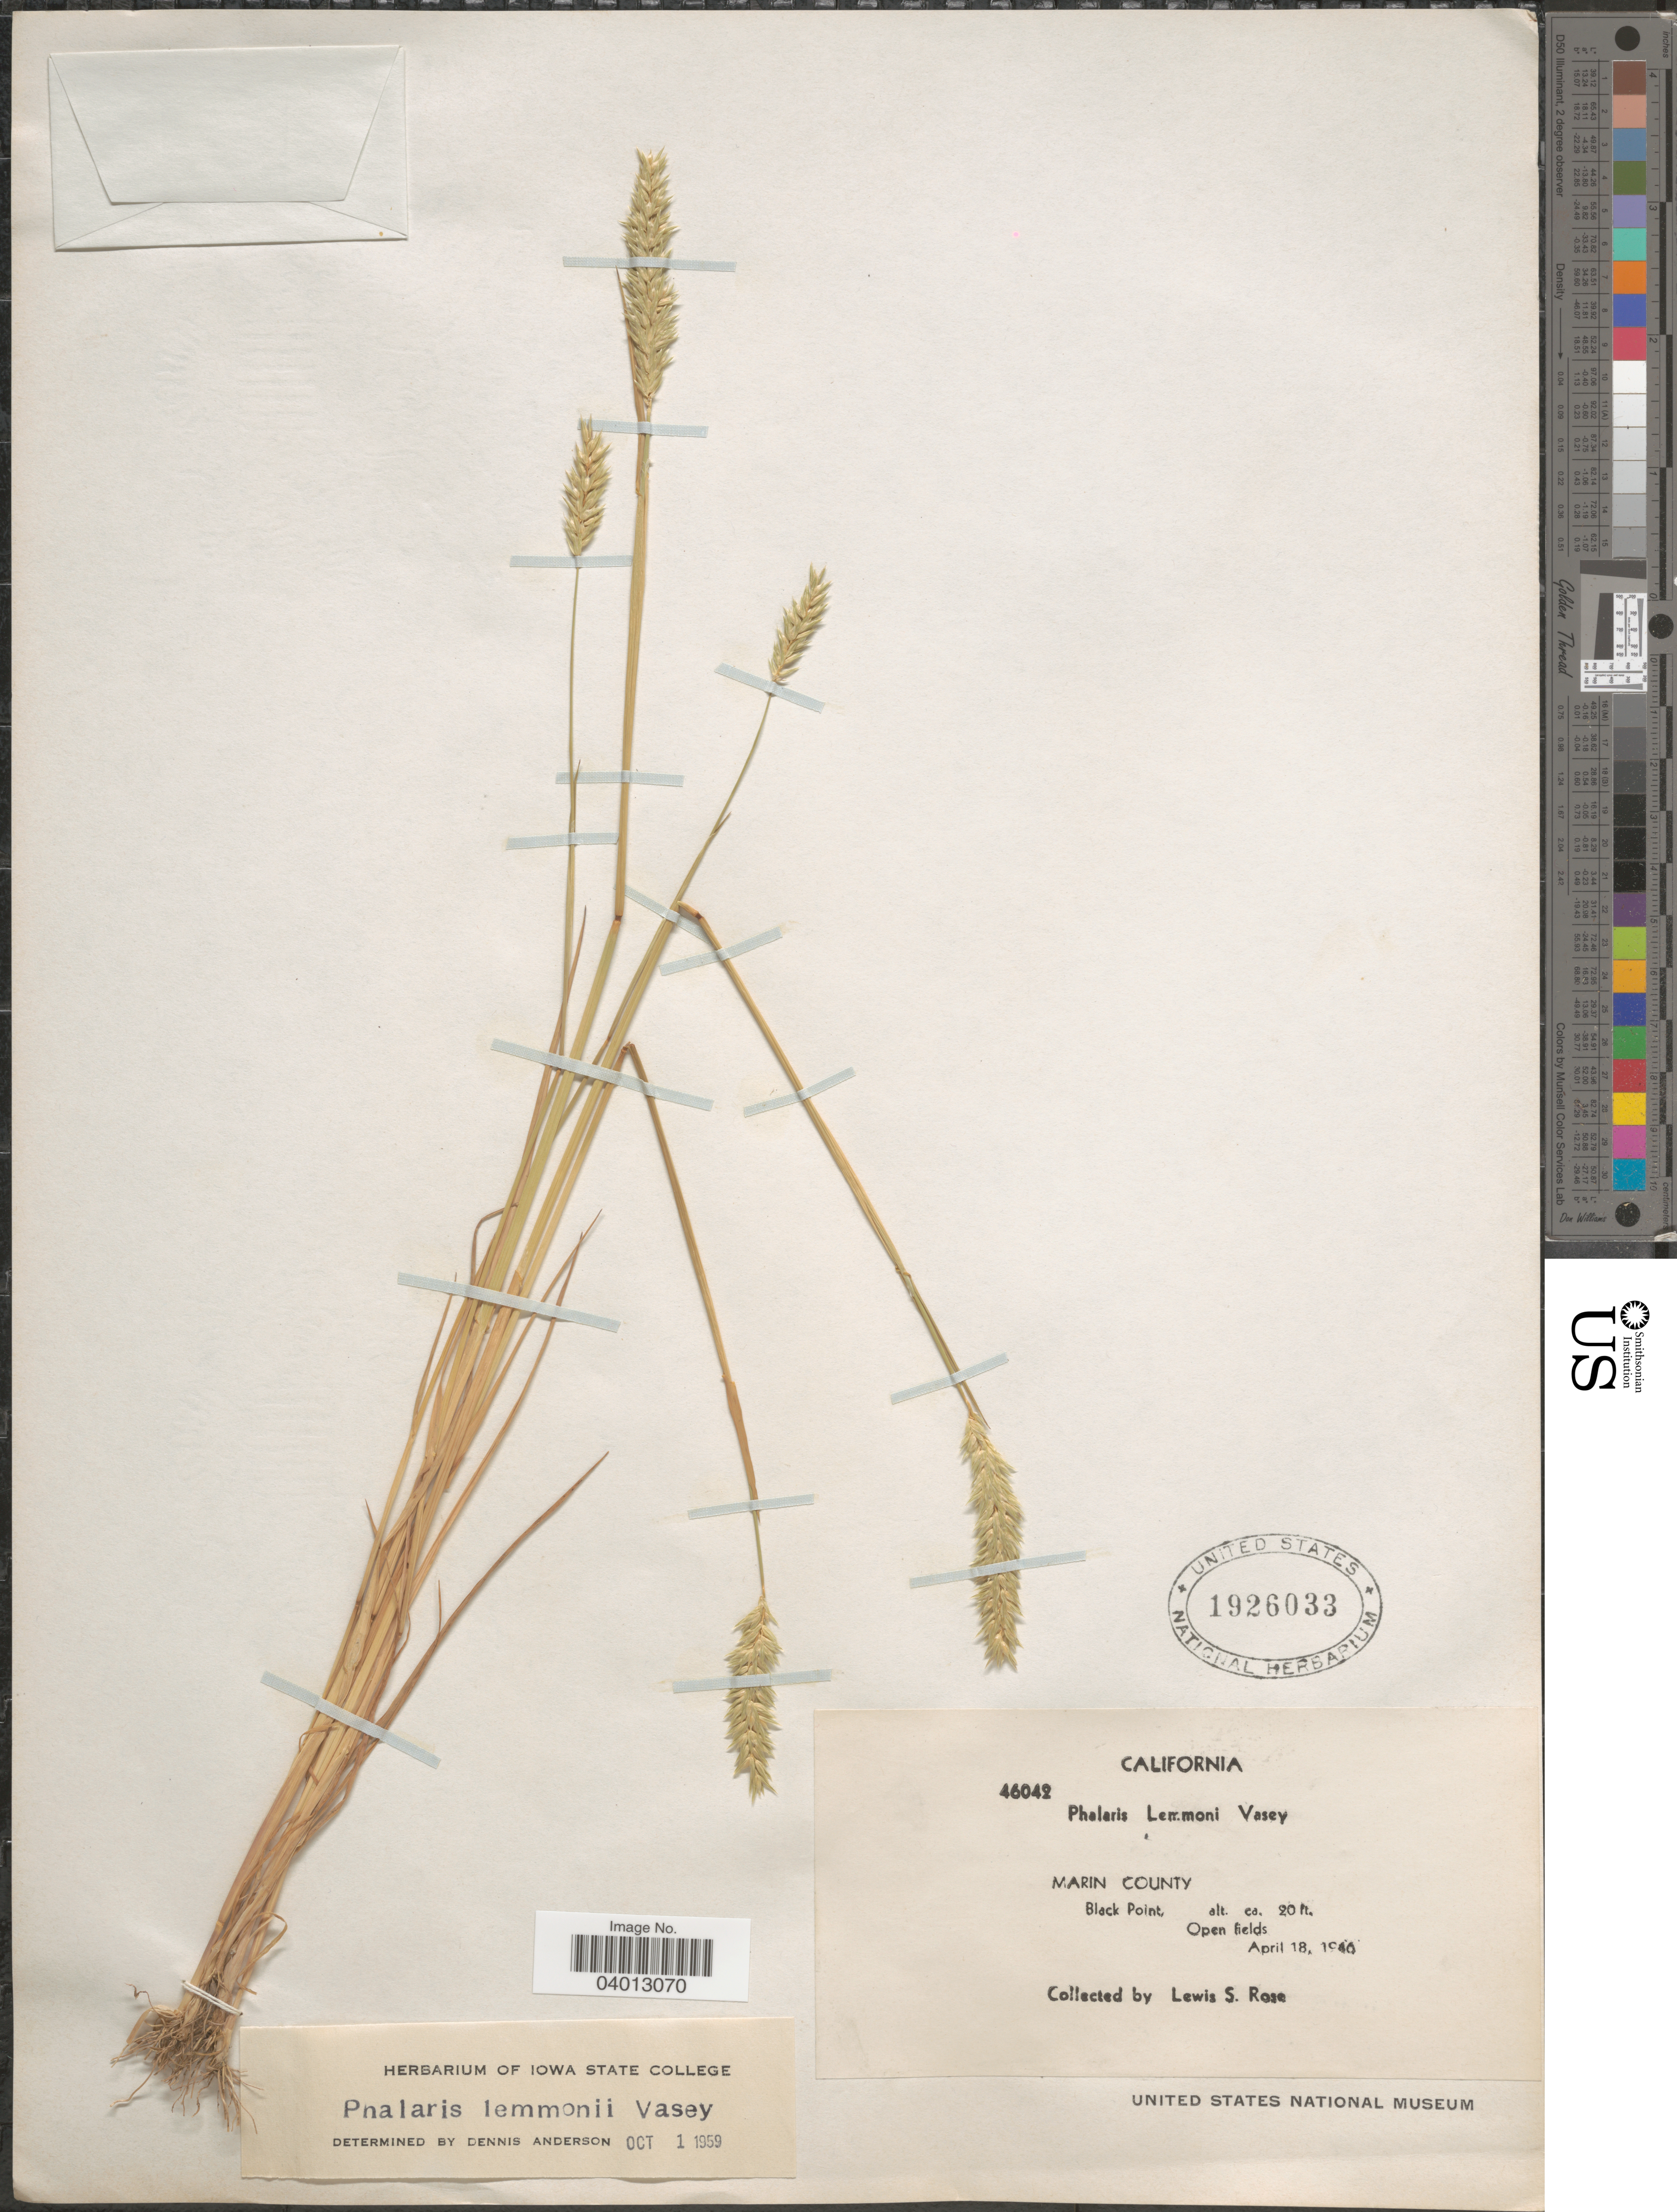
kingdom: Plantae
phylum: Tracheophyta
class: Liliopsida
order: Poales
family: Poaceae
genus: Phalaris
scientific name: Phalaris lemmonii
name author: Vasey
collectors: L. S. Rose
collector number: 46042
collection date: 1980-04-18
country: United States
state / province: California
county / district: Marin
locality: Marin County. Black Point.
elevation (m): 6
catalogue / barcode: US 1926033